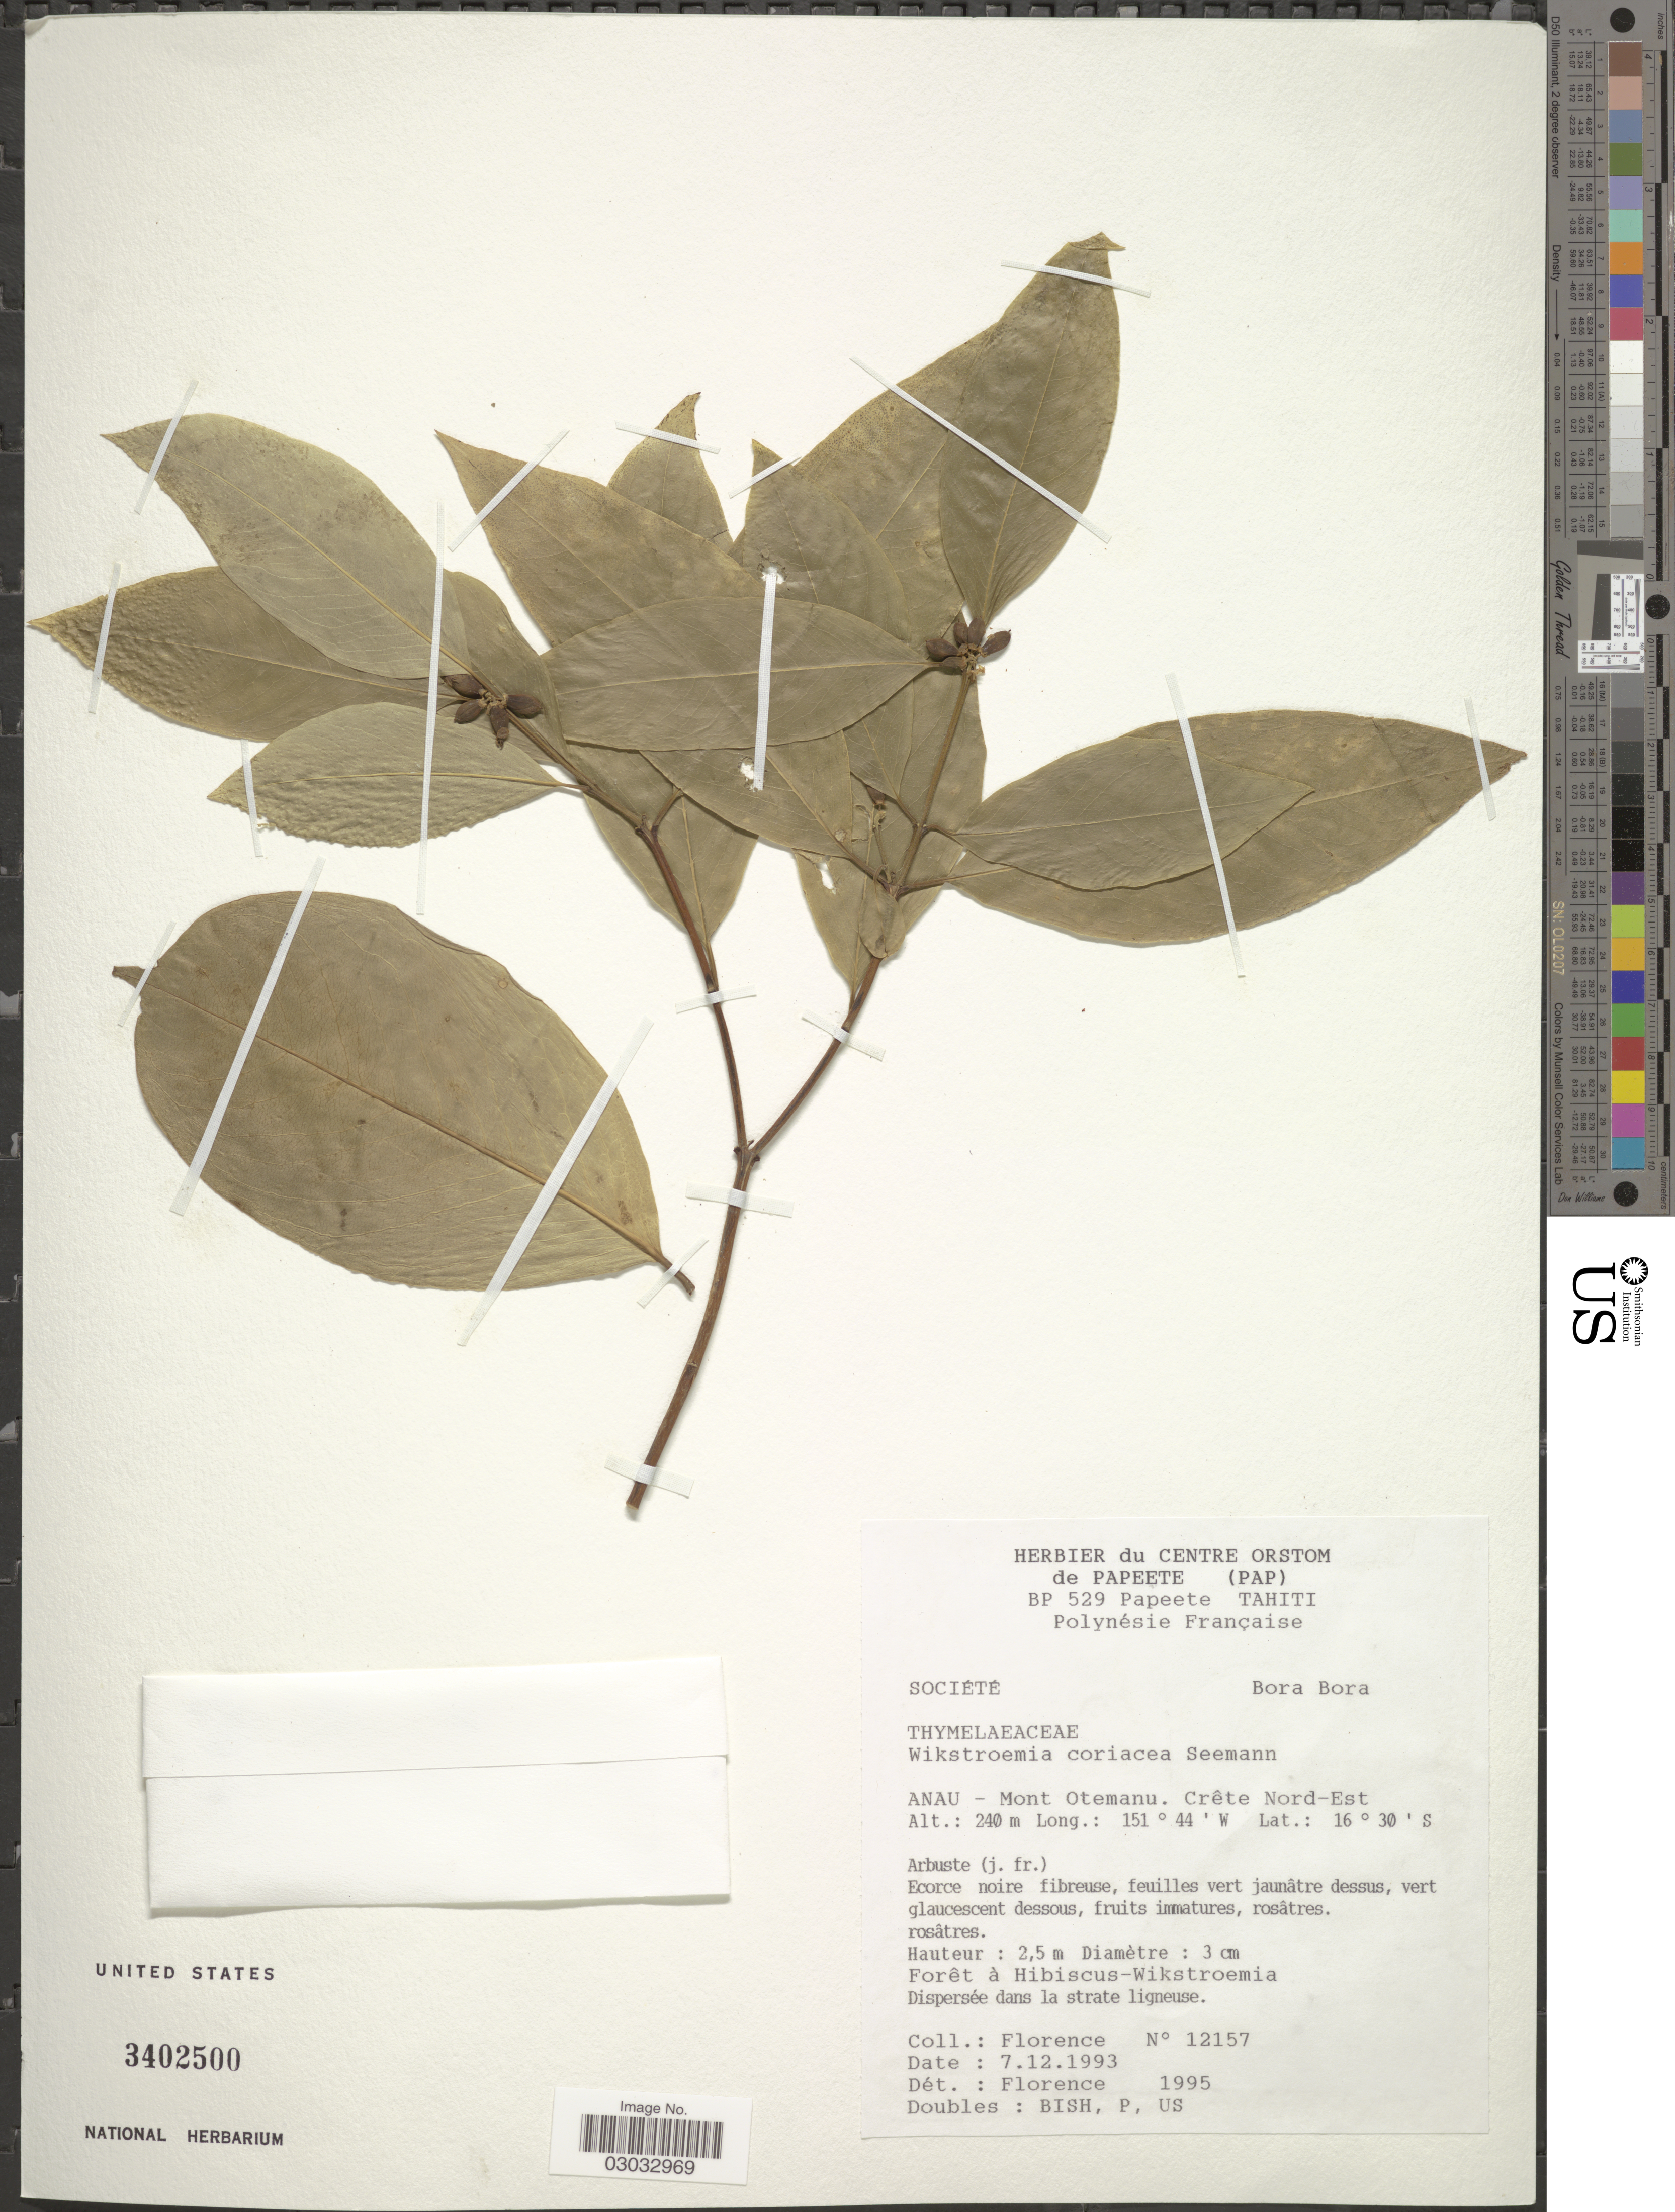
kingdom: Plantae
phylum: Tracheophyta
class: Magnoliopsida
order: Malvales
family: Thymelaeaceae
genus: Wikstroemia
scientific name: Wikstroemia coriacea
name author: Seem.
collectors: -. Florence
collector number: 12157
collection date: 1993-12-07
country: French Polynesia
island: Bora Bora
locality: Société, Bora Bora, Anau - Mont Otemanu. Crête Nord-Est.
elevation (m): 240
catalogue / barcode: US 3402500